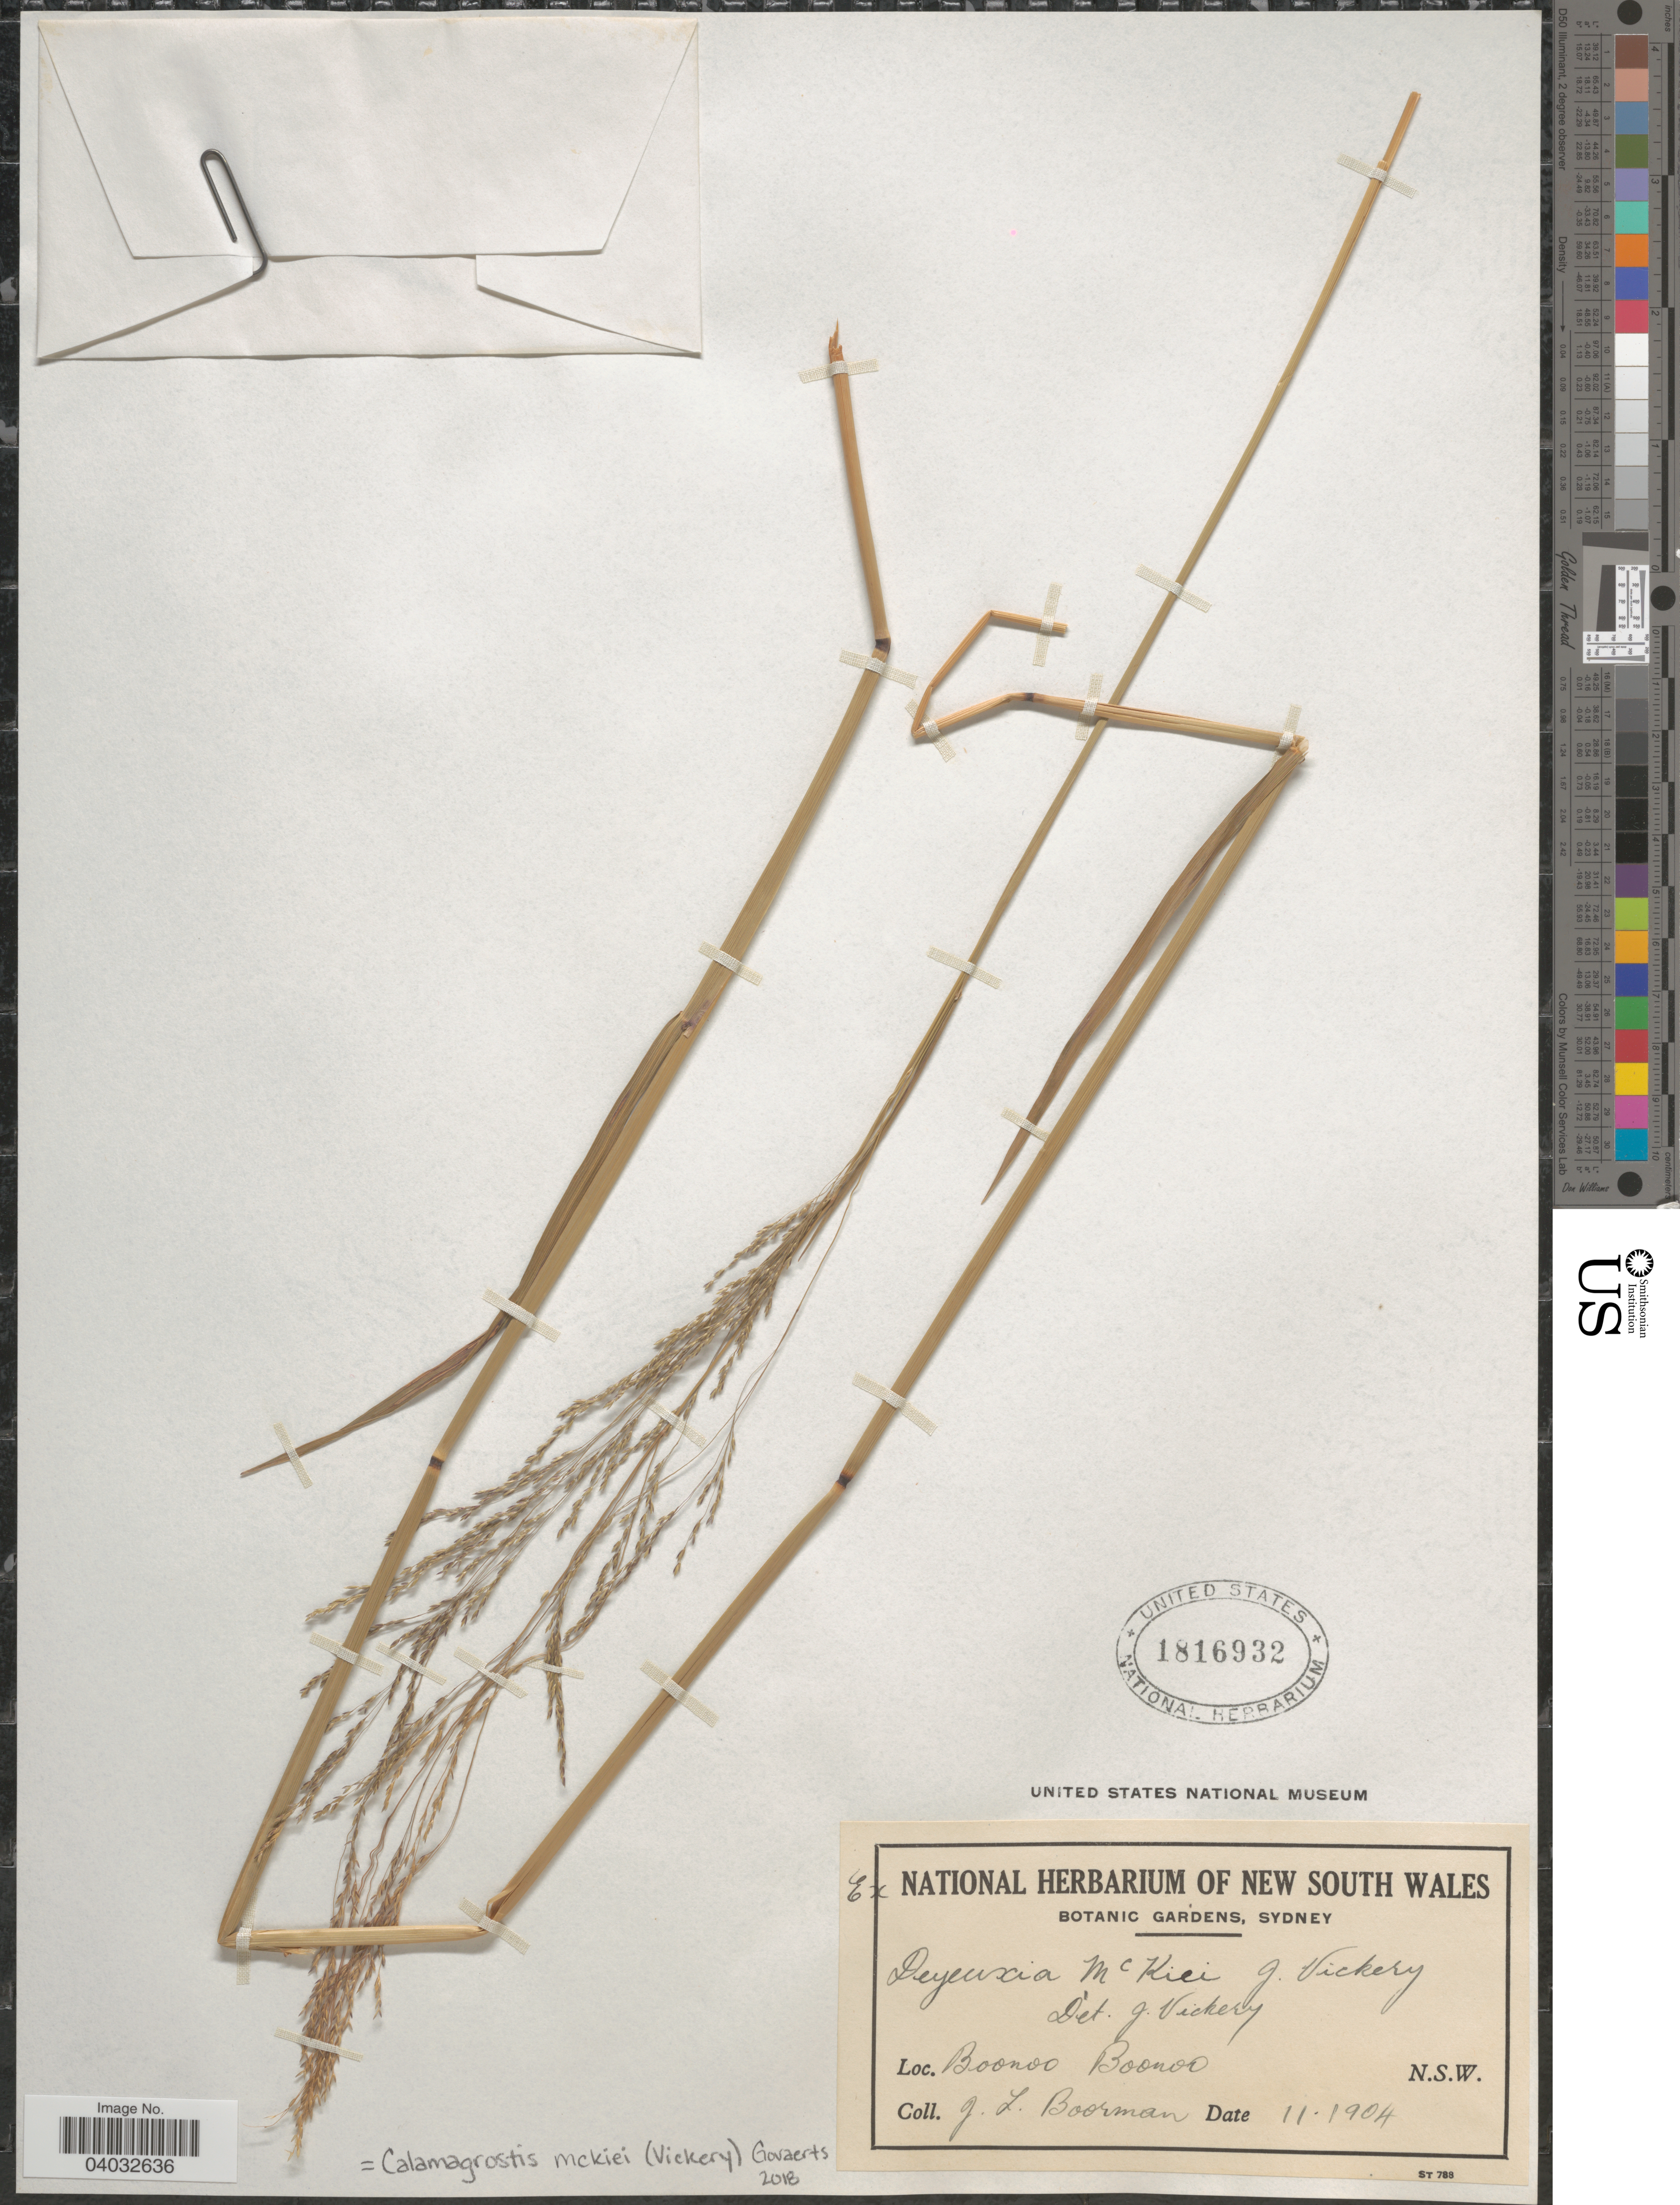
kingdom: Plantae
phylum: Tracheophyta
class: Liliopsida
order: Poales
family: Poaceae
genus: Calamagrostis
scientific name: Calamagrostis mckiei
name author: (Vickery) Govaerts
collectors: J. Boorman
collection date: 1904-11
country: Australia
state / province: New South Wales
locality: Boonoo Boonoo.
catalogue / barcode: US 1816932